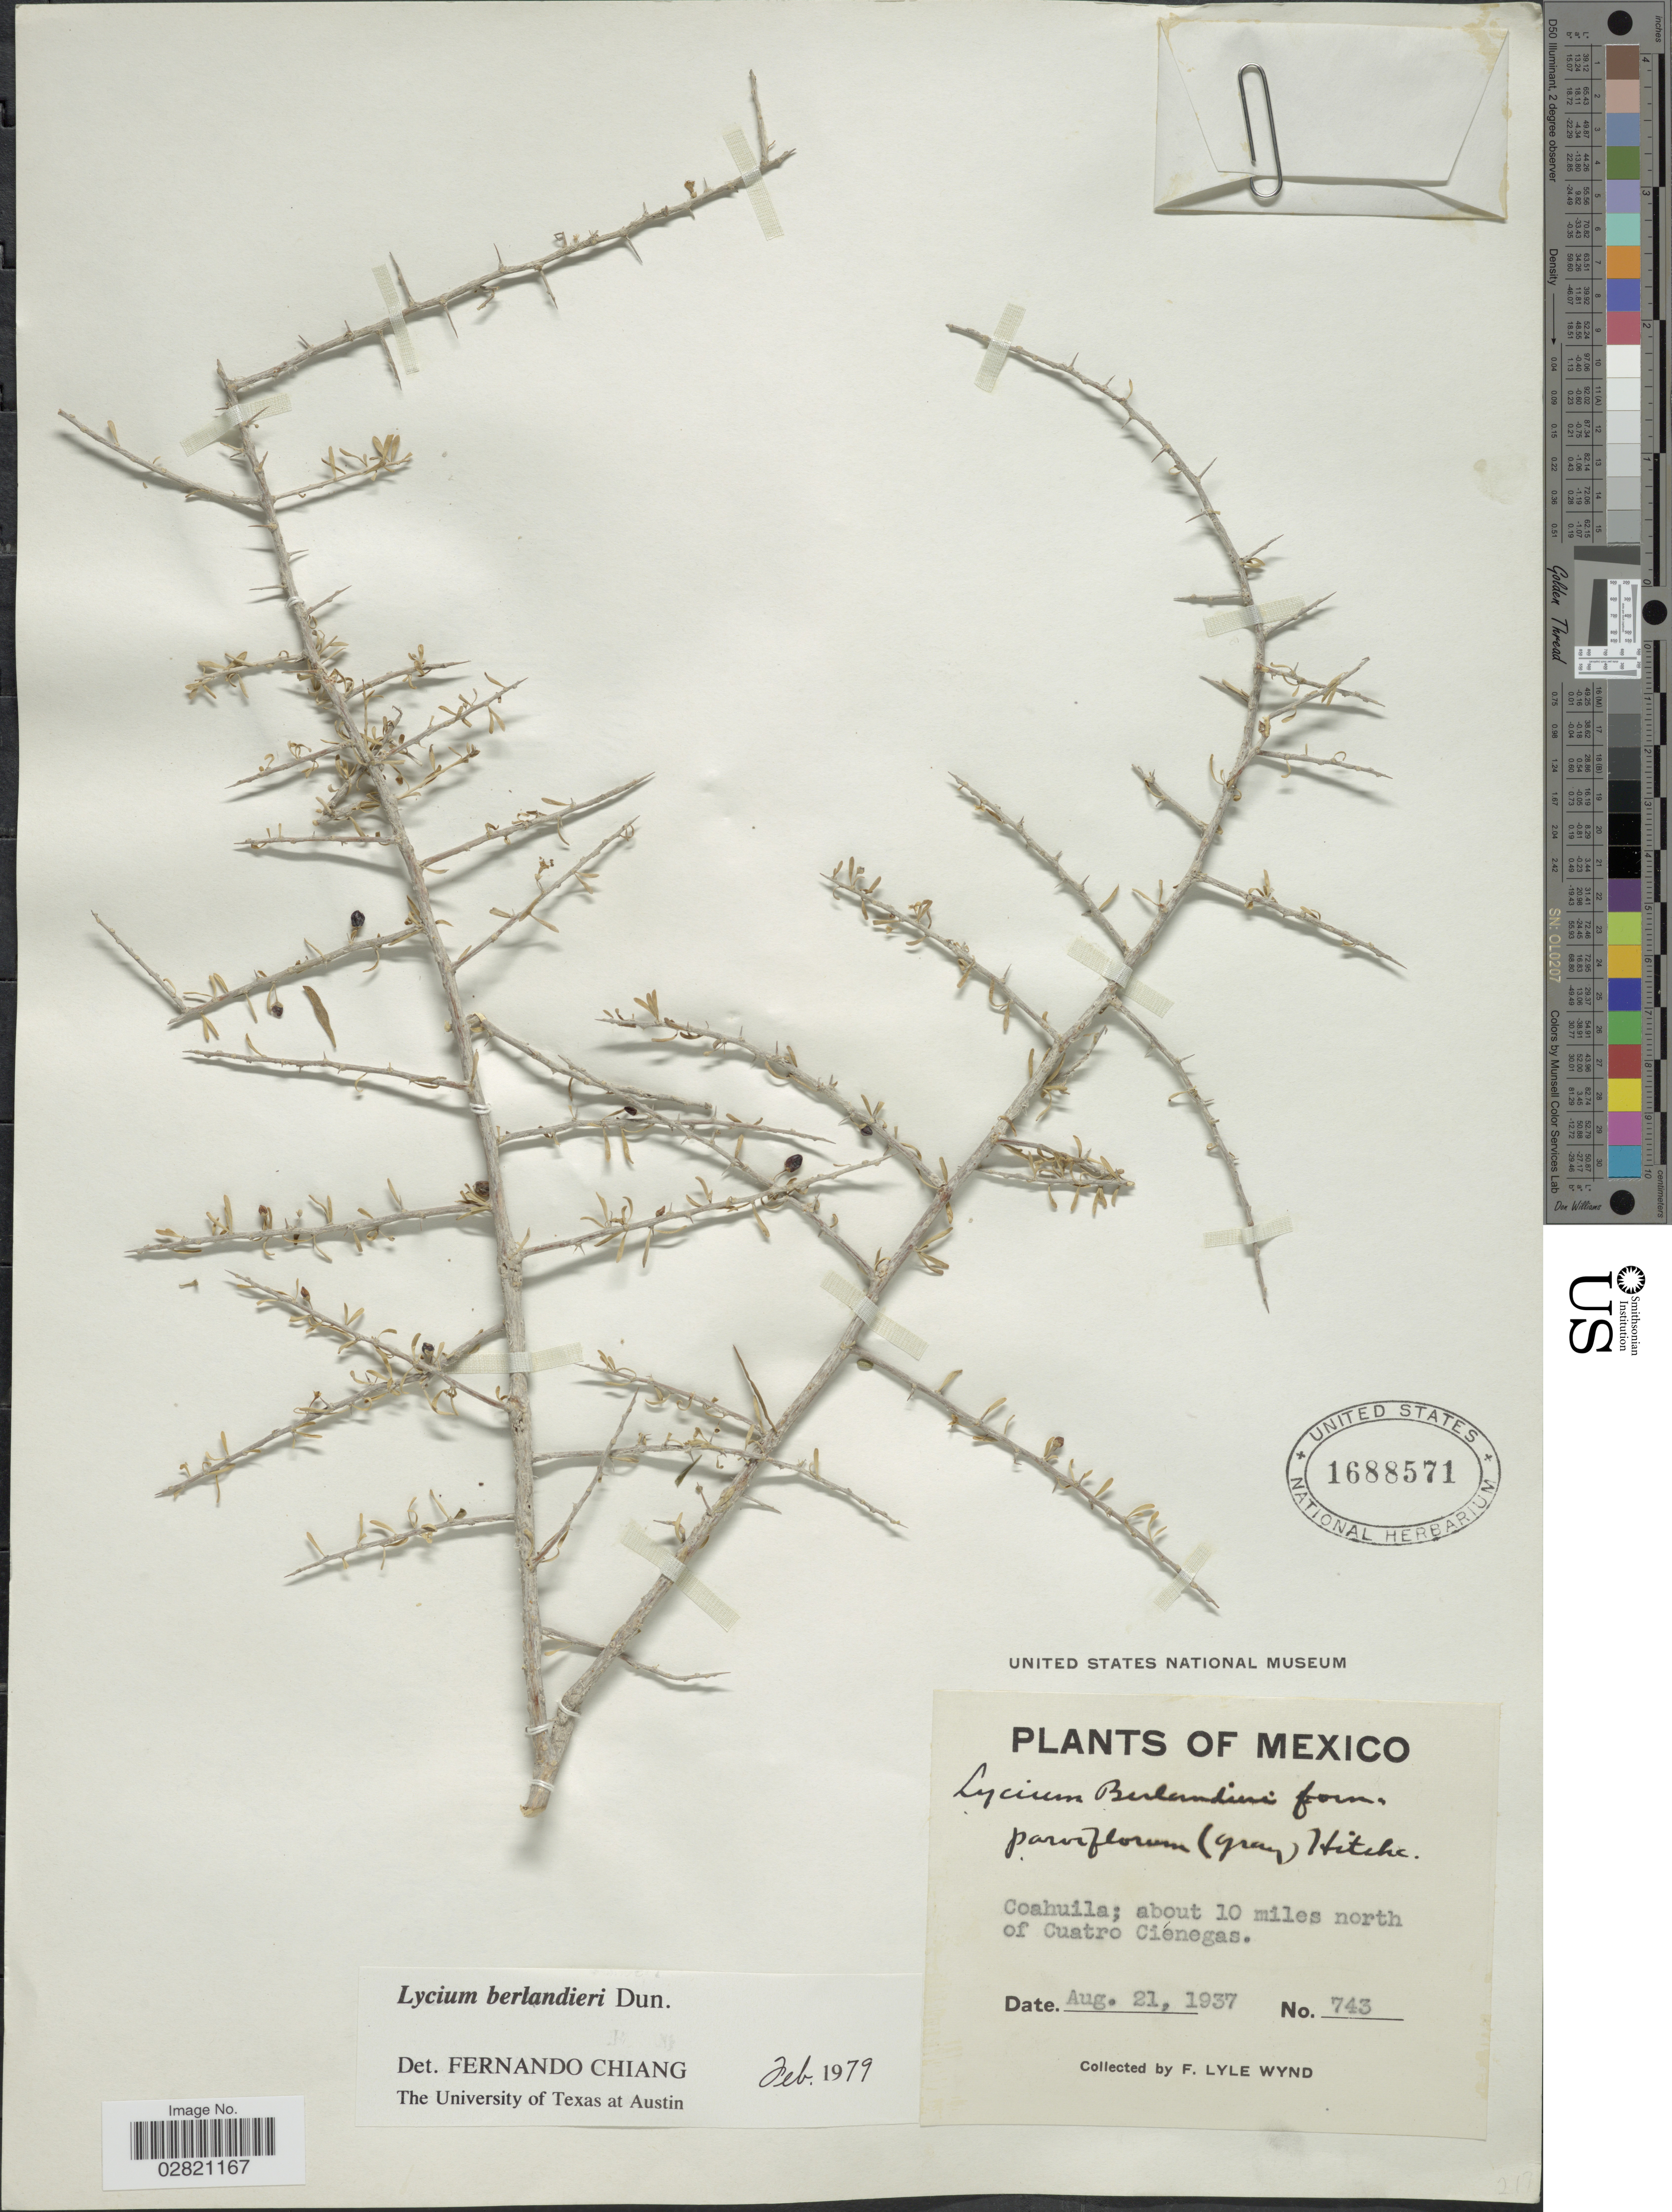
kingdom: Plantae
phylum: Tracheophyta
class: Magnoliopsida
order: Solanales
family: Solanaceae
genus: Lycium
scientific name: Lycium berlandieri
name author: Dunal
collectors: F. L. Wynd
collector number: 743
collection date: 1937-08-21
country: Mexico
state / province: Coahuila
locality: Coahuila; about 10 miles north of Cuatro Ciénegas.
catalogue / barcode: US 1688571